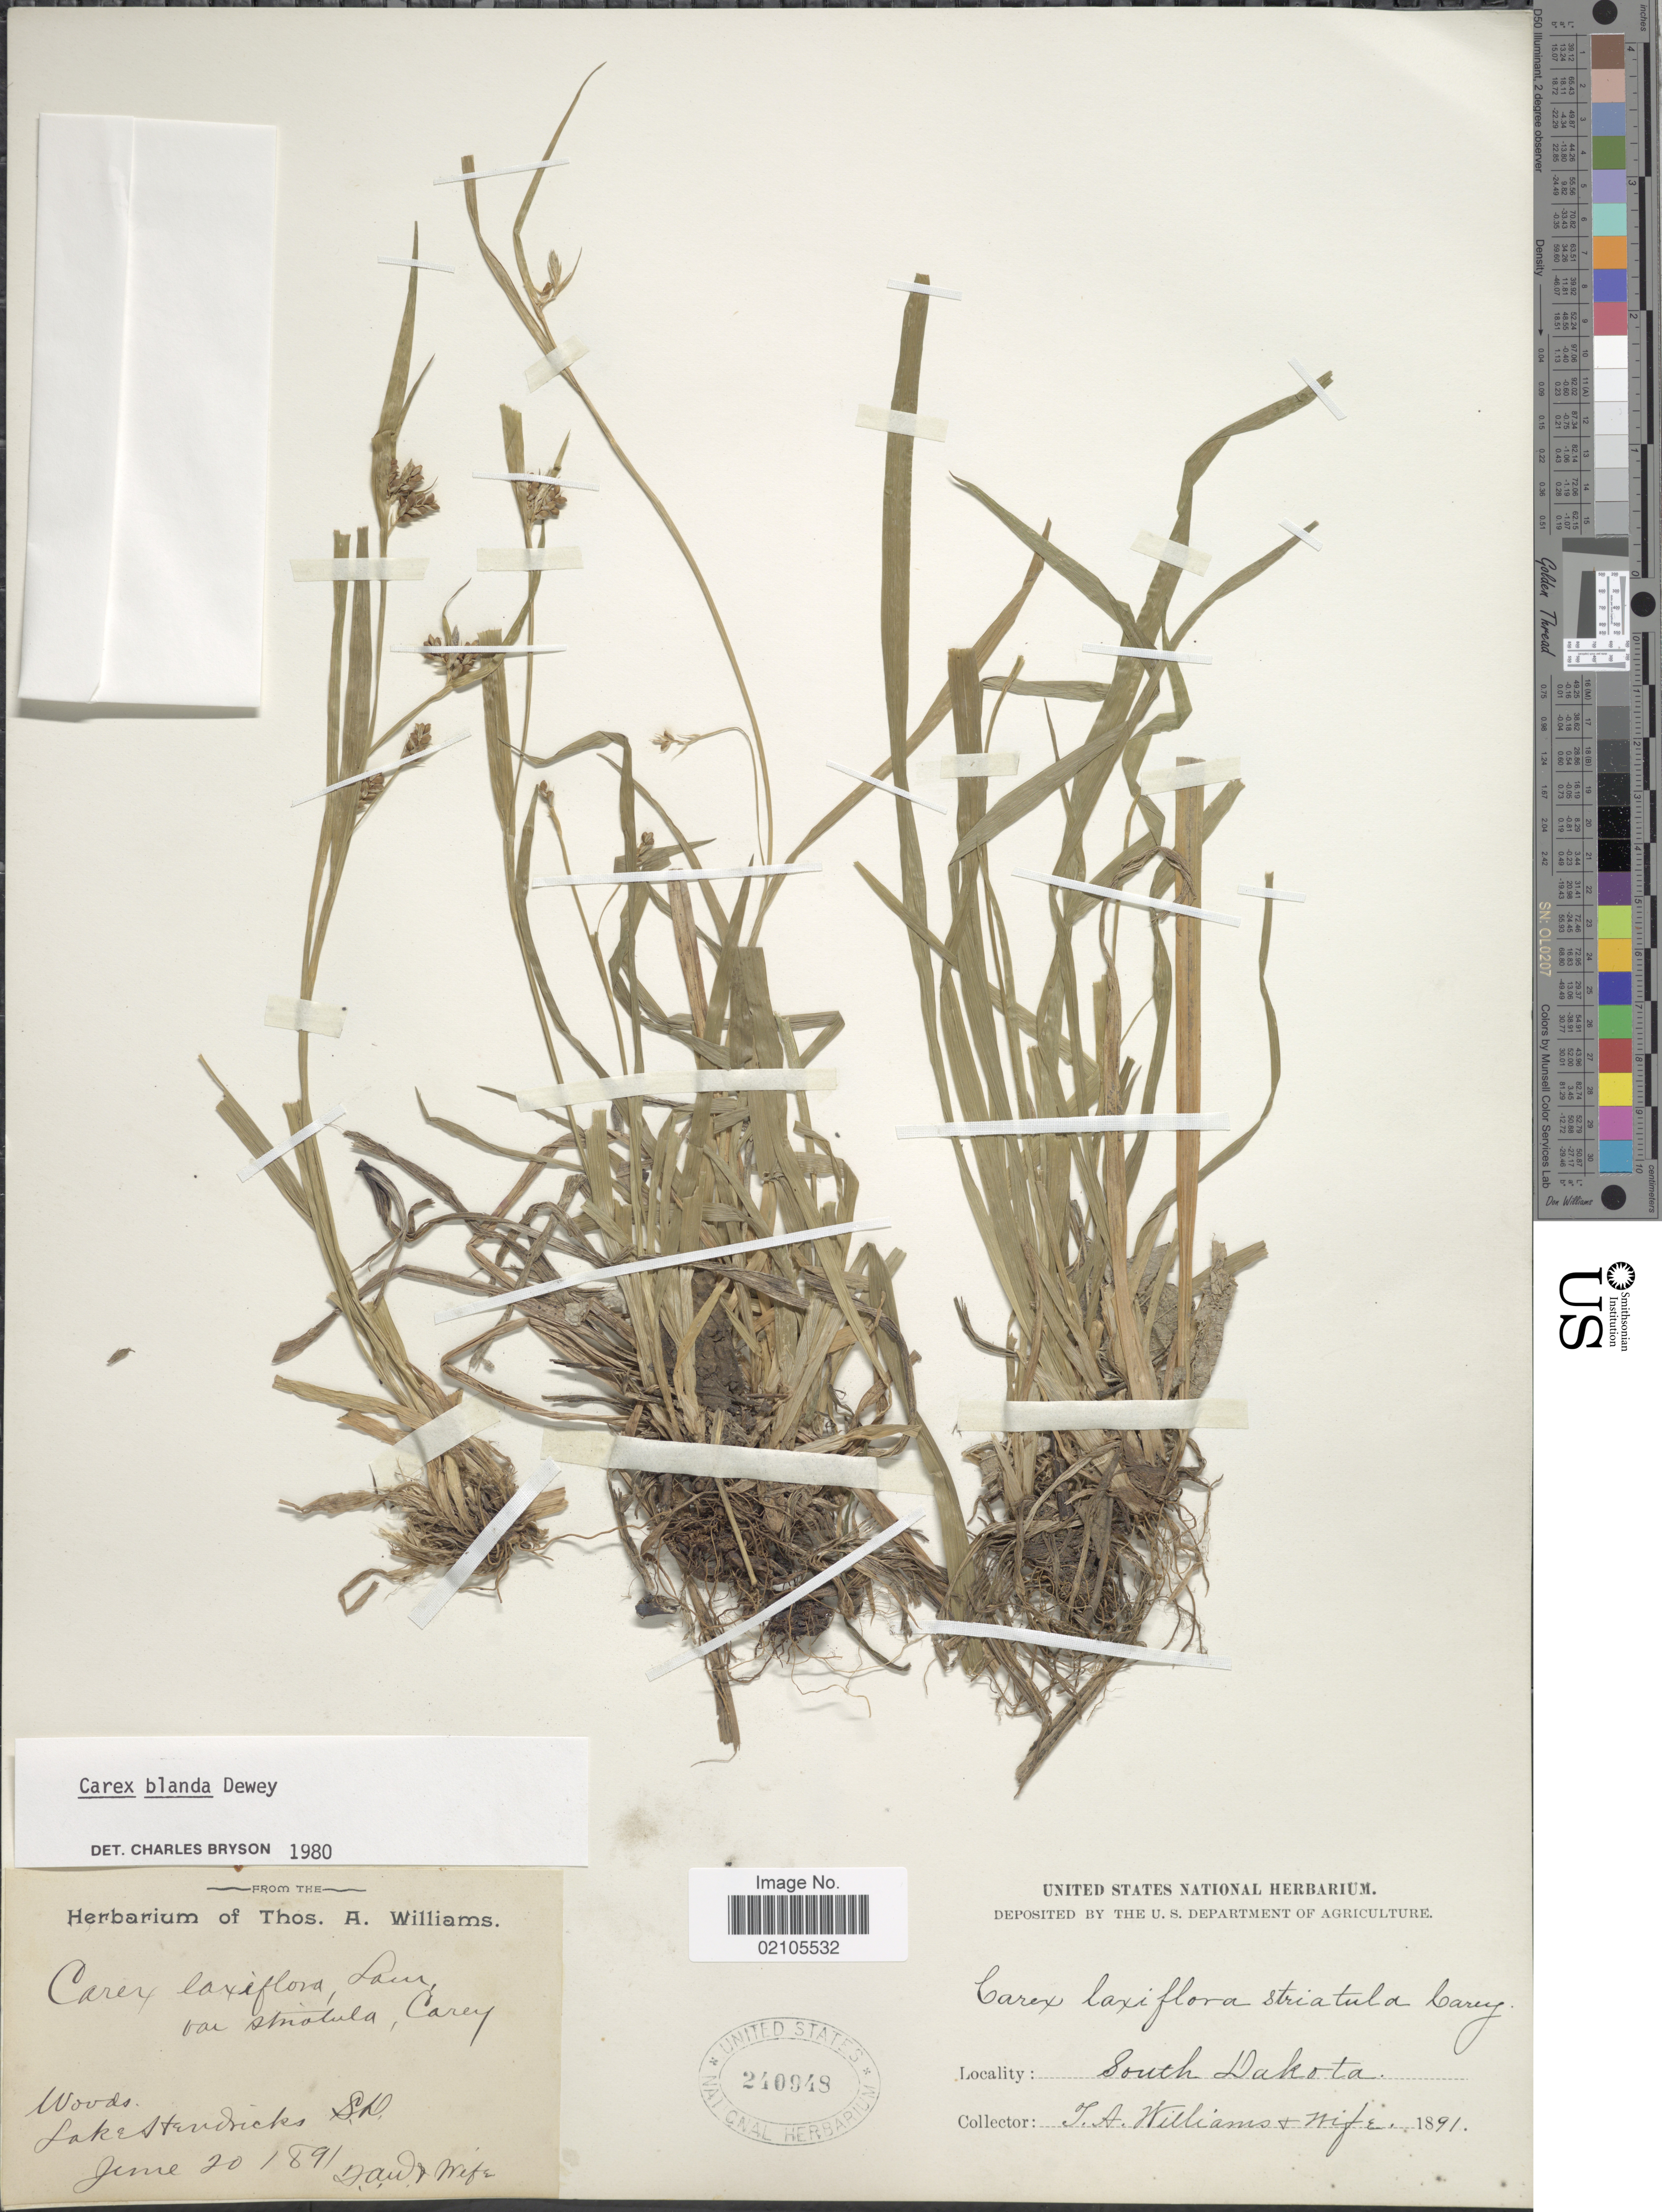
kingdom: Plantae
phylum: Tracheophyta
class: Liliopsida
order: Poales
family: Cyperaceae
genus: Carex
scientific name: Carex blanda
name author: Dewey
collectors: T. A. Williams & T. Williams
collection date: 1891-06-20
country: United States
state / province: South Dakota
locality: Woods. Lake Hendricks SD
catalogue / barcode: US 240948